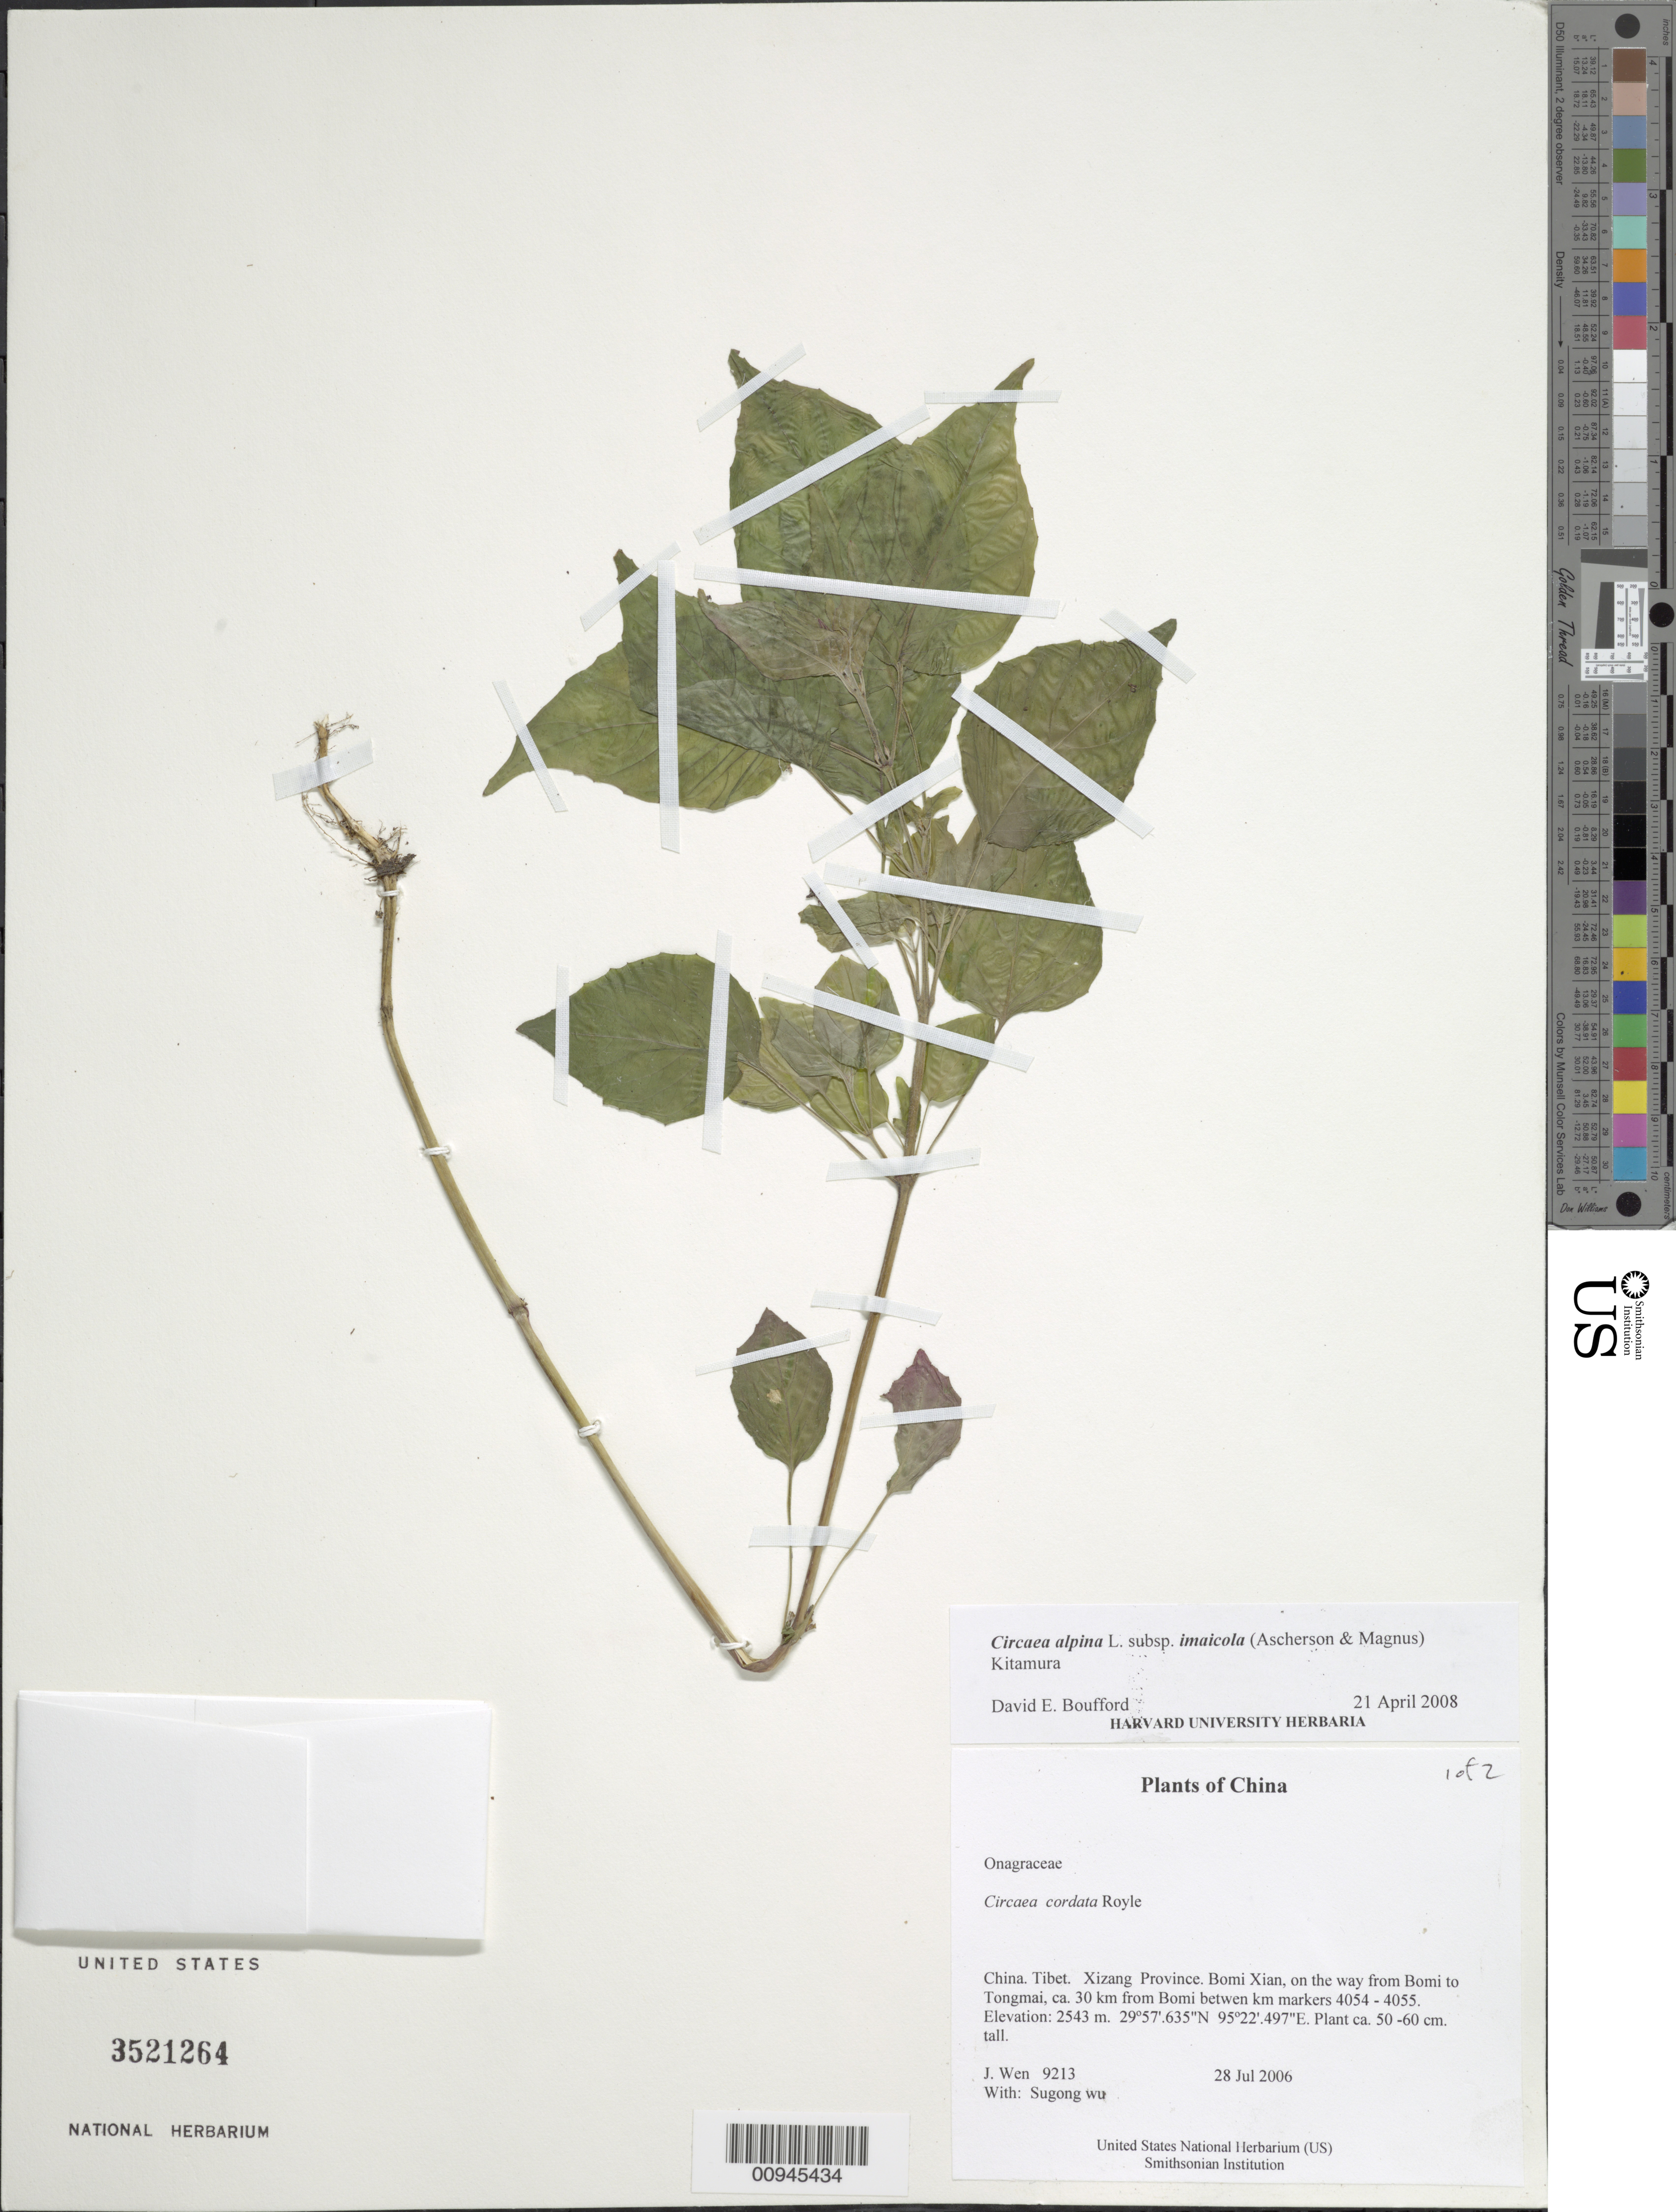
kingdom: Plantae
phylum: Tracheophyta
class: Magnoliopsida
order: Myrtales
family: Onagraceae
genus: Circaea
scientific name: Circaea cordata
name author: Royle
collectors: J. Wen & Sugong Wu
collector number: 9213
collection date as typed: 28 Jul 2006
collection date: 2006-07-28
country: China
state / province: Xizang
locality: Xizang Province. Bomi Xian, on the way from Bomi to Tongmai, ca. 30 km from Bomi between km markers 4054 - 4055.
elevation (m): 2543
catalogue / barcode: US 3521264